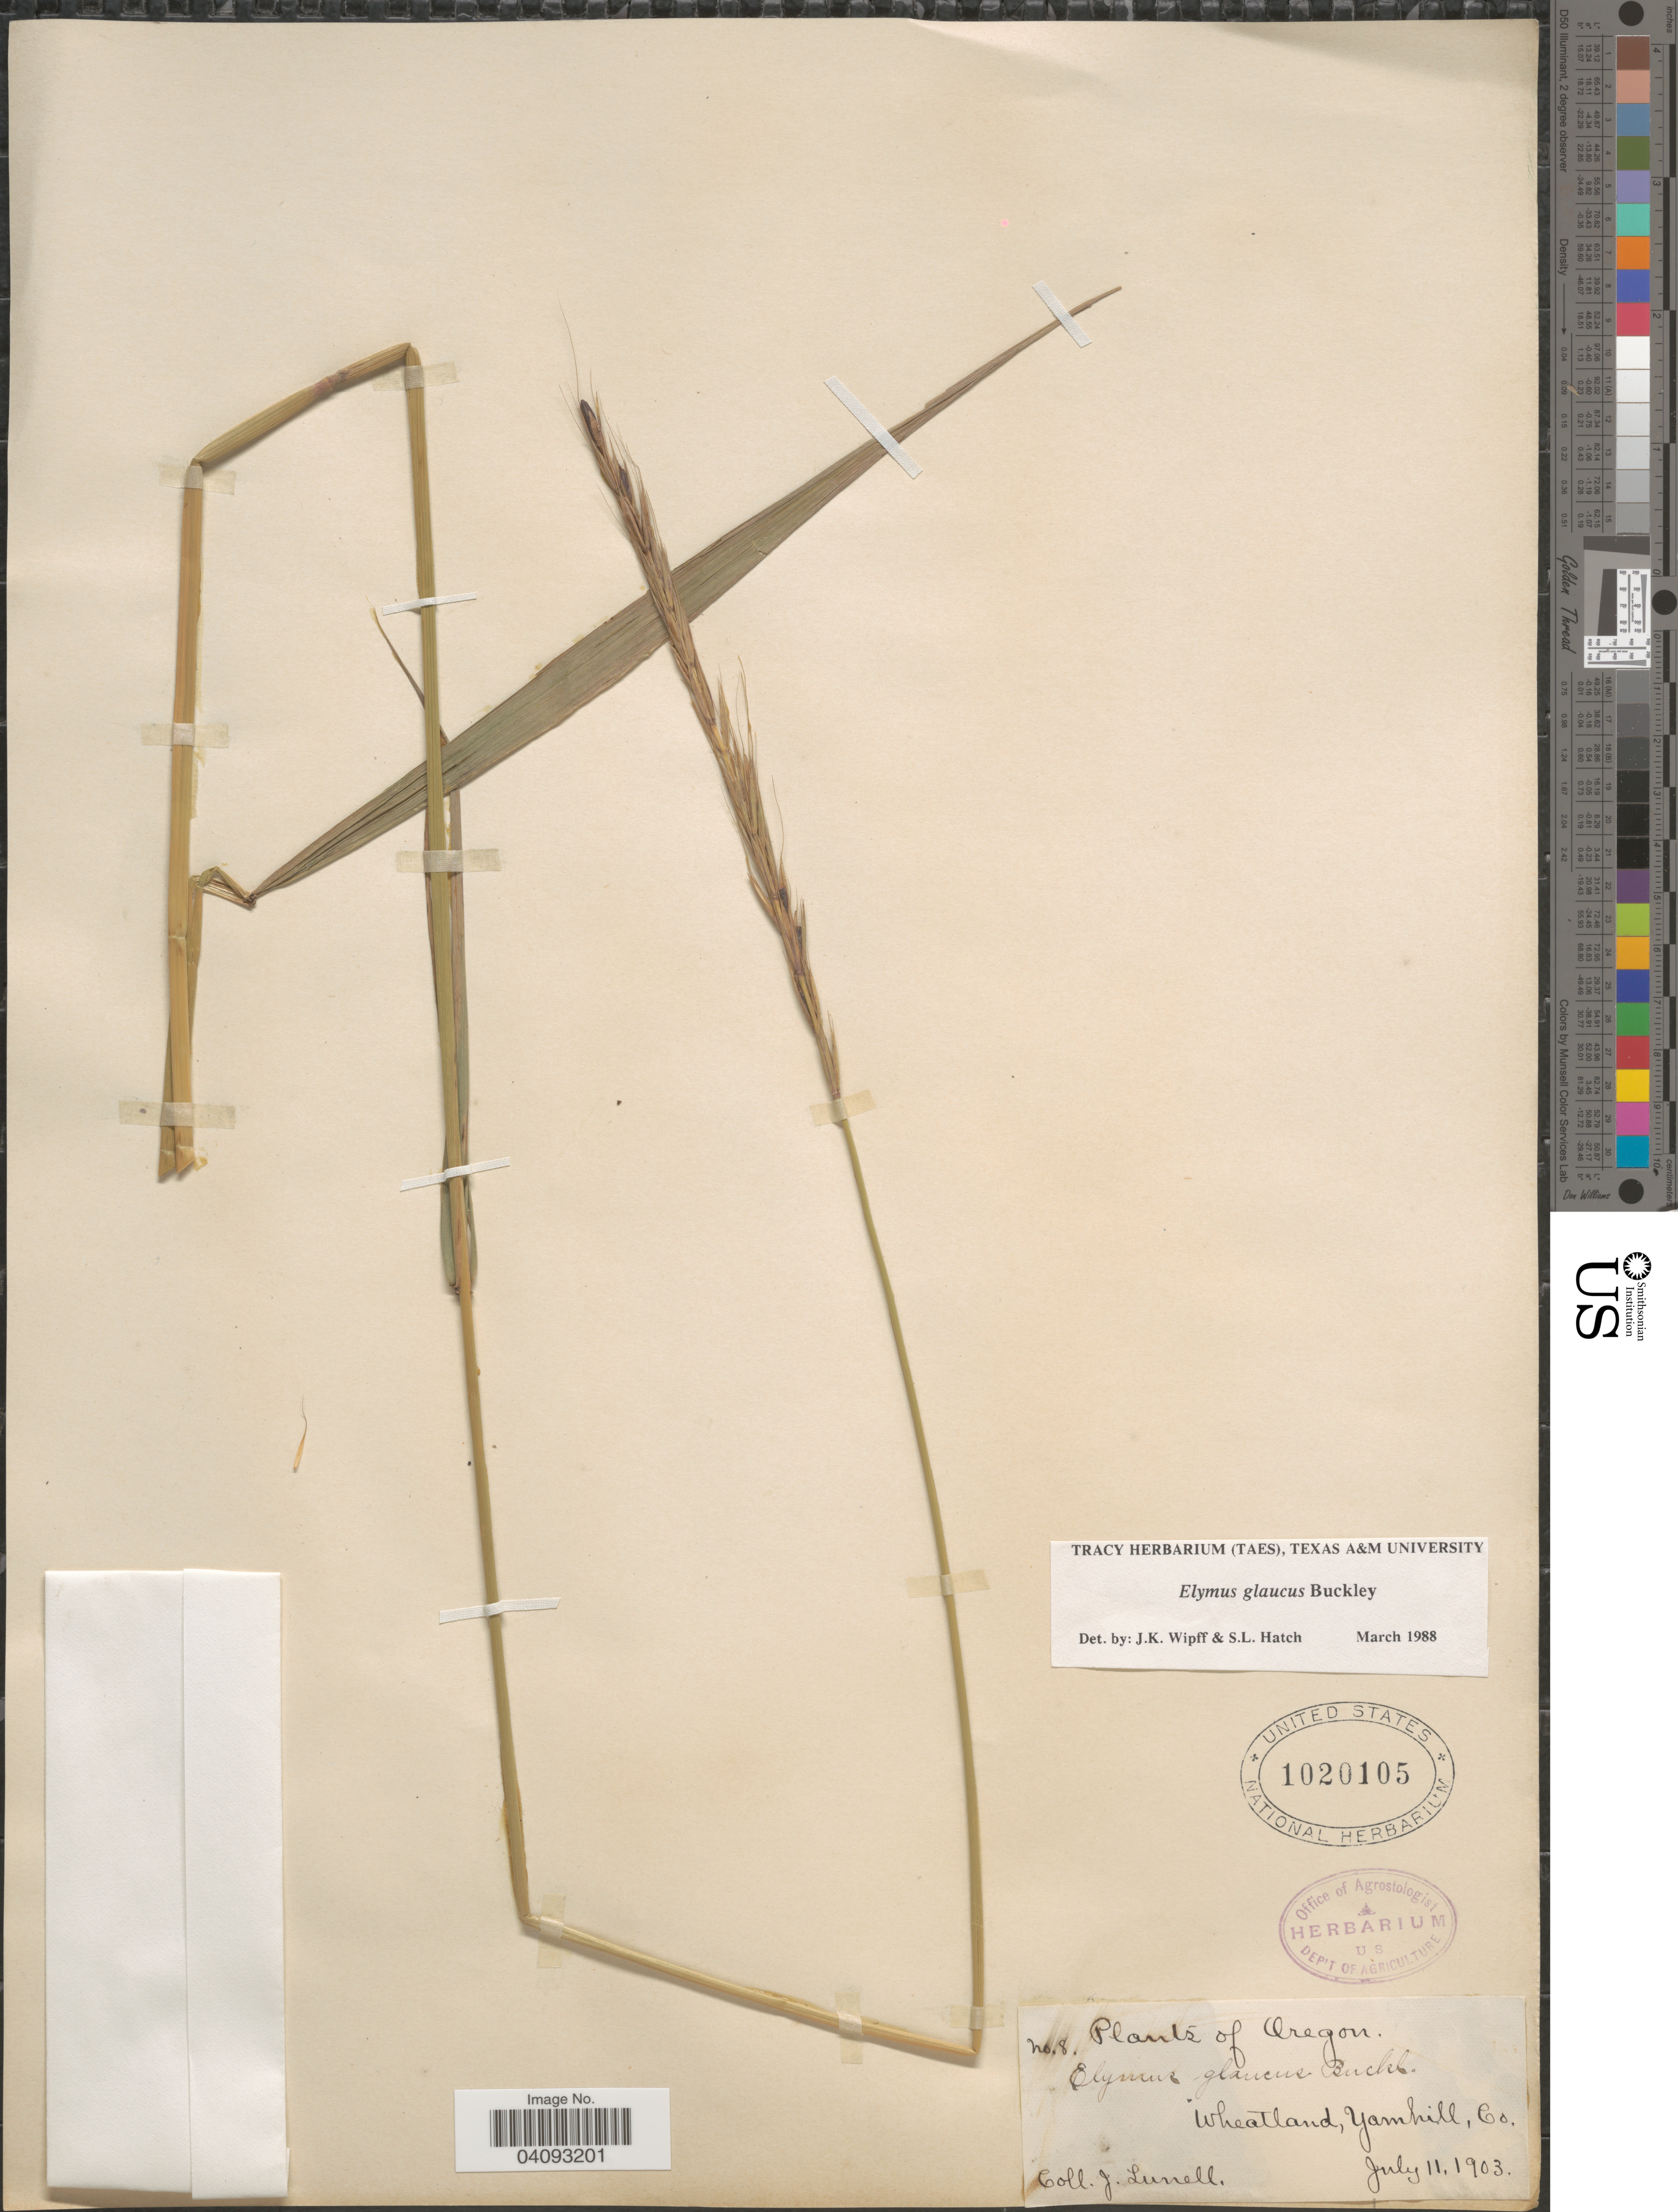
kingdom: Plantae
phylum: Tracheophyta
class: Liliopsida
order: Poales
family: Poaceae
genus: Elymus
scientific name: Elymus glaucus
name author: Buckley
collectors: J. Lunell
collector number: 8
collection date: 1903-07-11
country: United States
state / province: Oregon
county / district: Yamhill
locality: Wheatland, Yamhill, Co.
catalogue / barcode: US 1020105